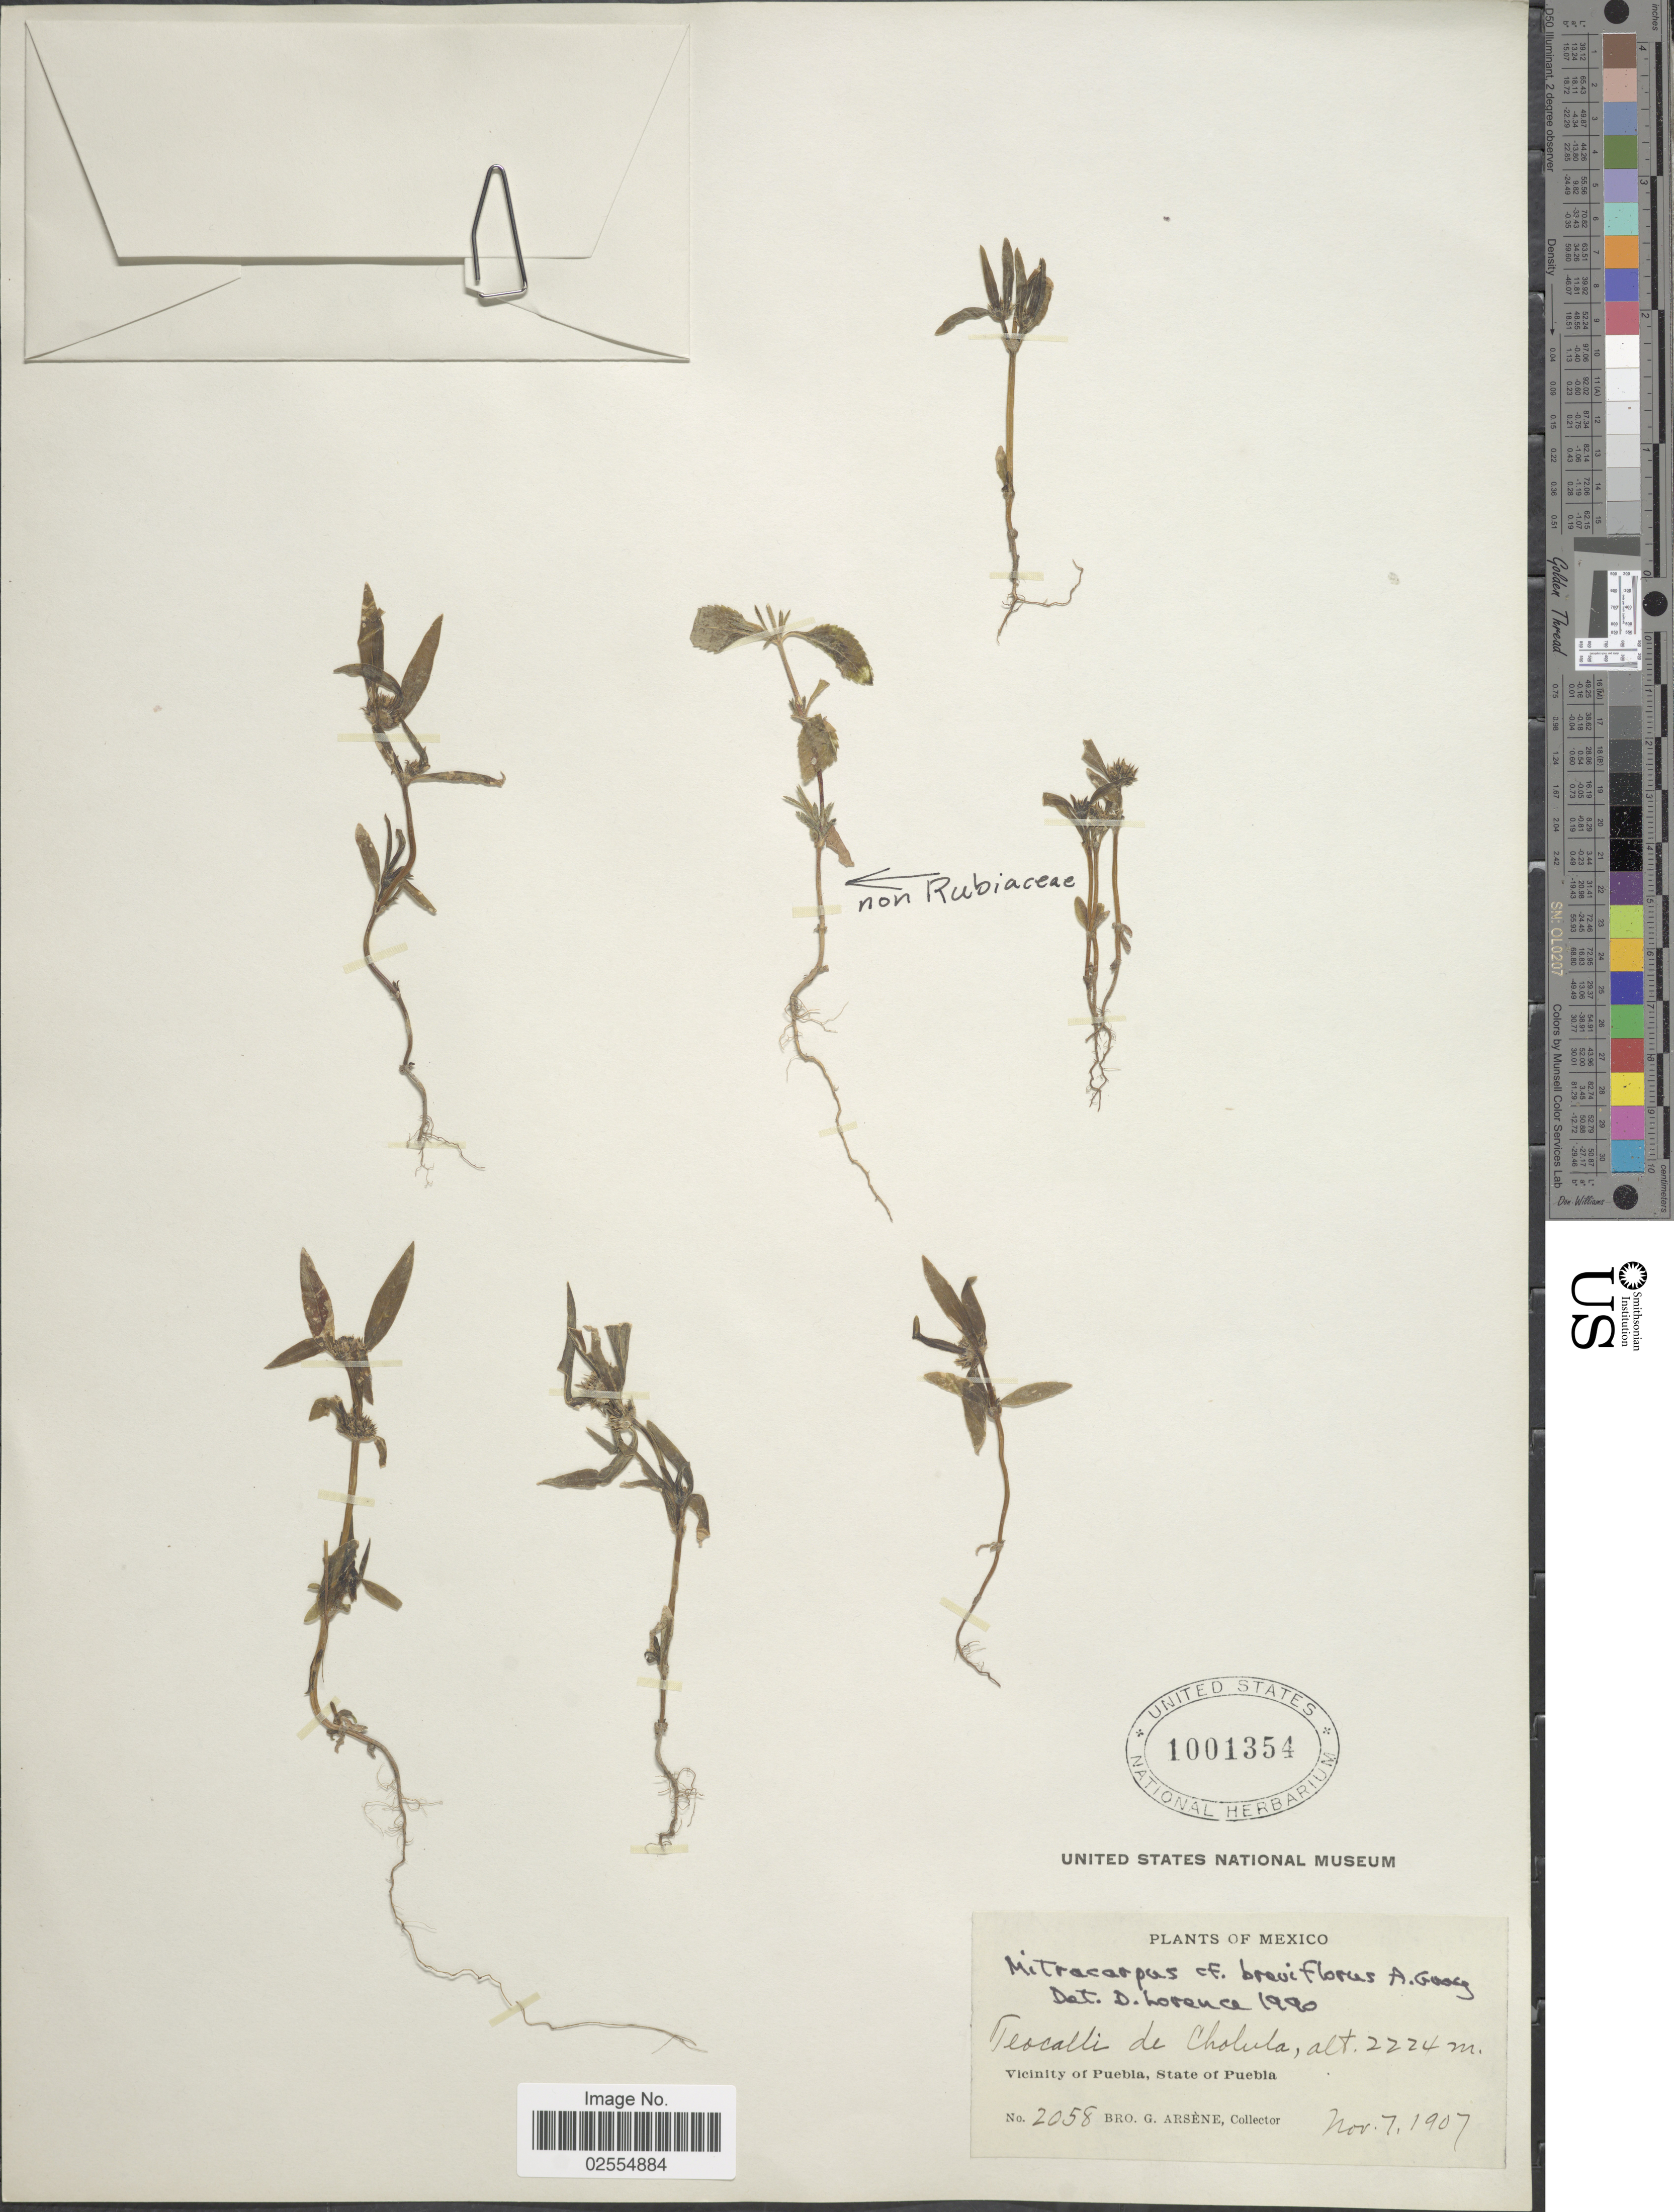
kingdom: Plantae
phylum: Tracheophyta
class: Magnoliopsida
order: Gentianales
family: Rubiaceae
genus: Mitracarpus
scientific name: Mitracarpus breviflorus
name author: A. Gray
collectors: Bro. G. Arsène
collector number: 2058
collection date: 1907-11-07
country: Mexico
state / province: Puebla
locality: Vicinity of Puebla. Teocalli de Cholula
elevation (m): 2224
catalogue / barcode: US 1001354